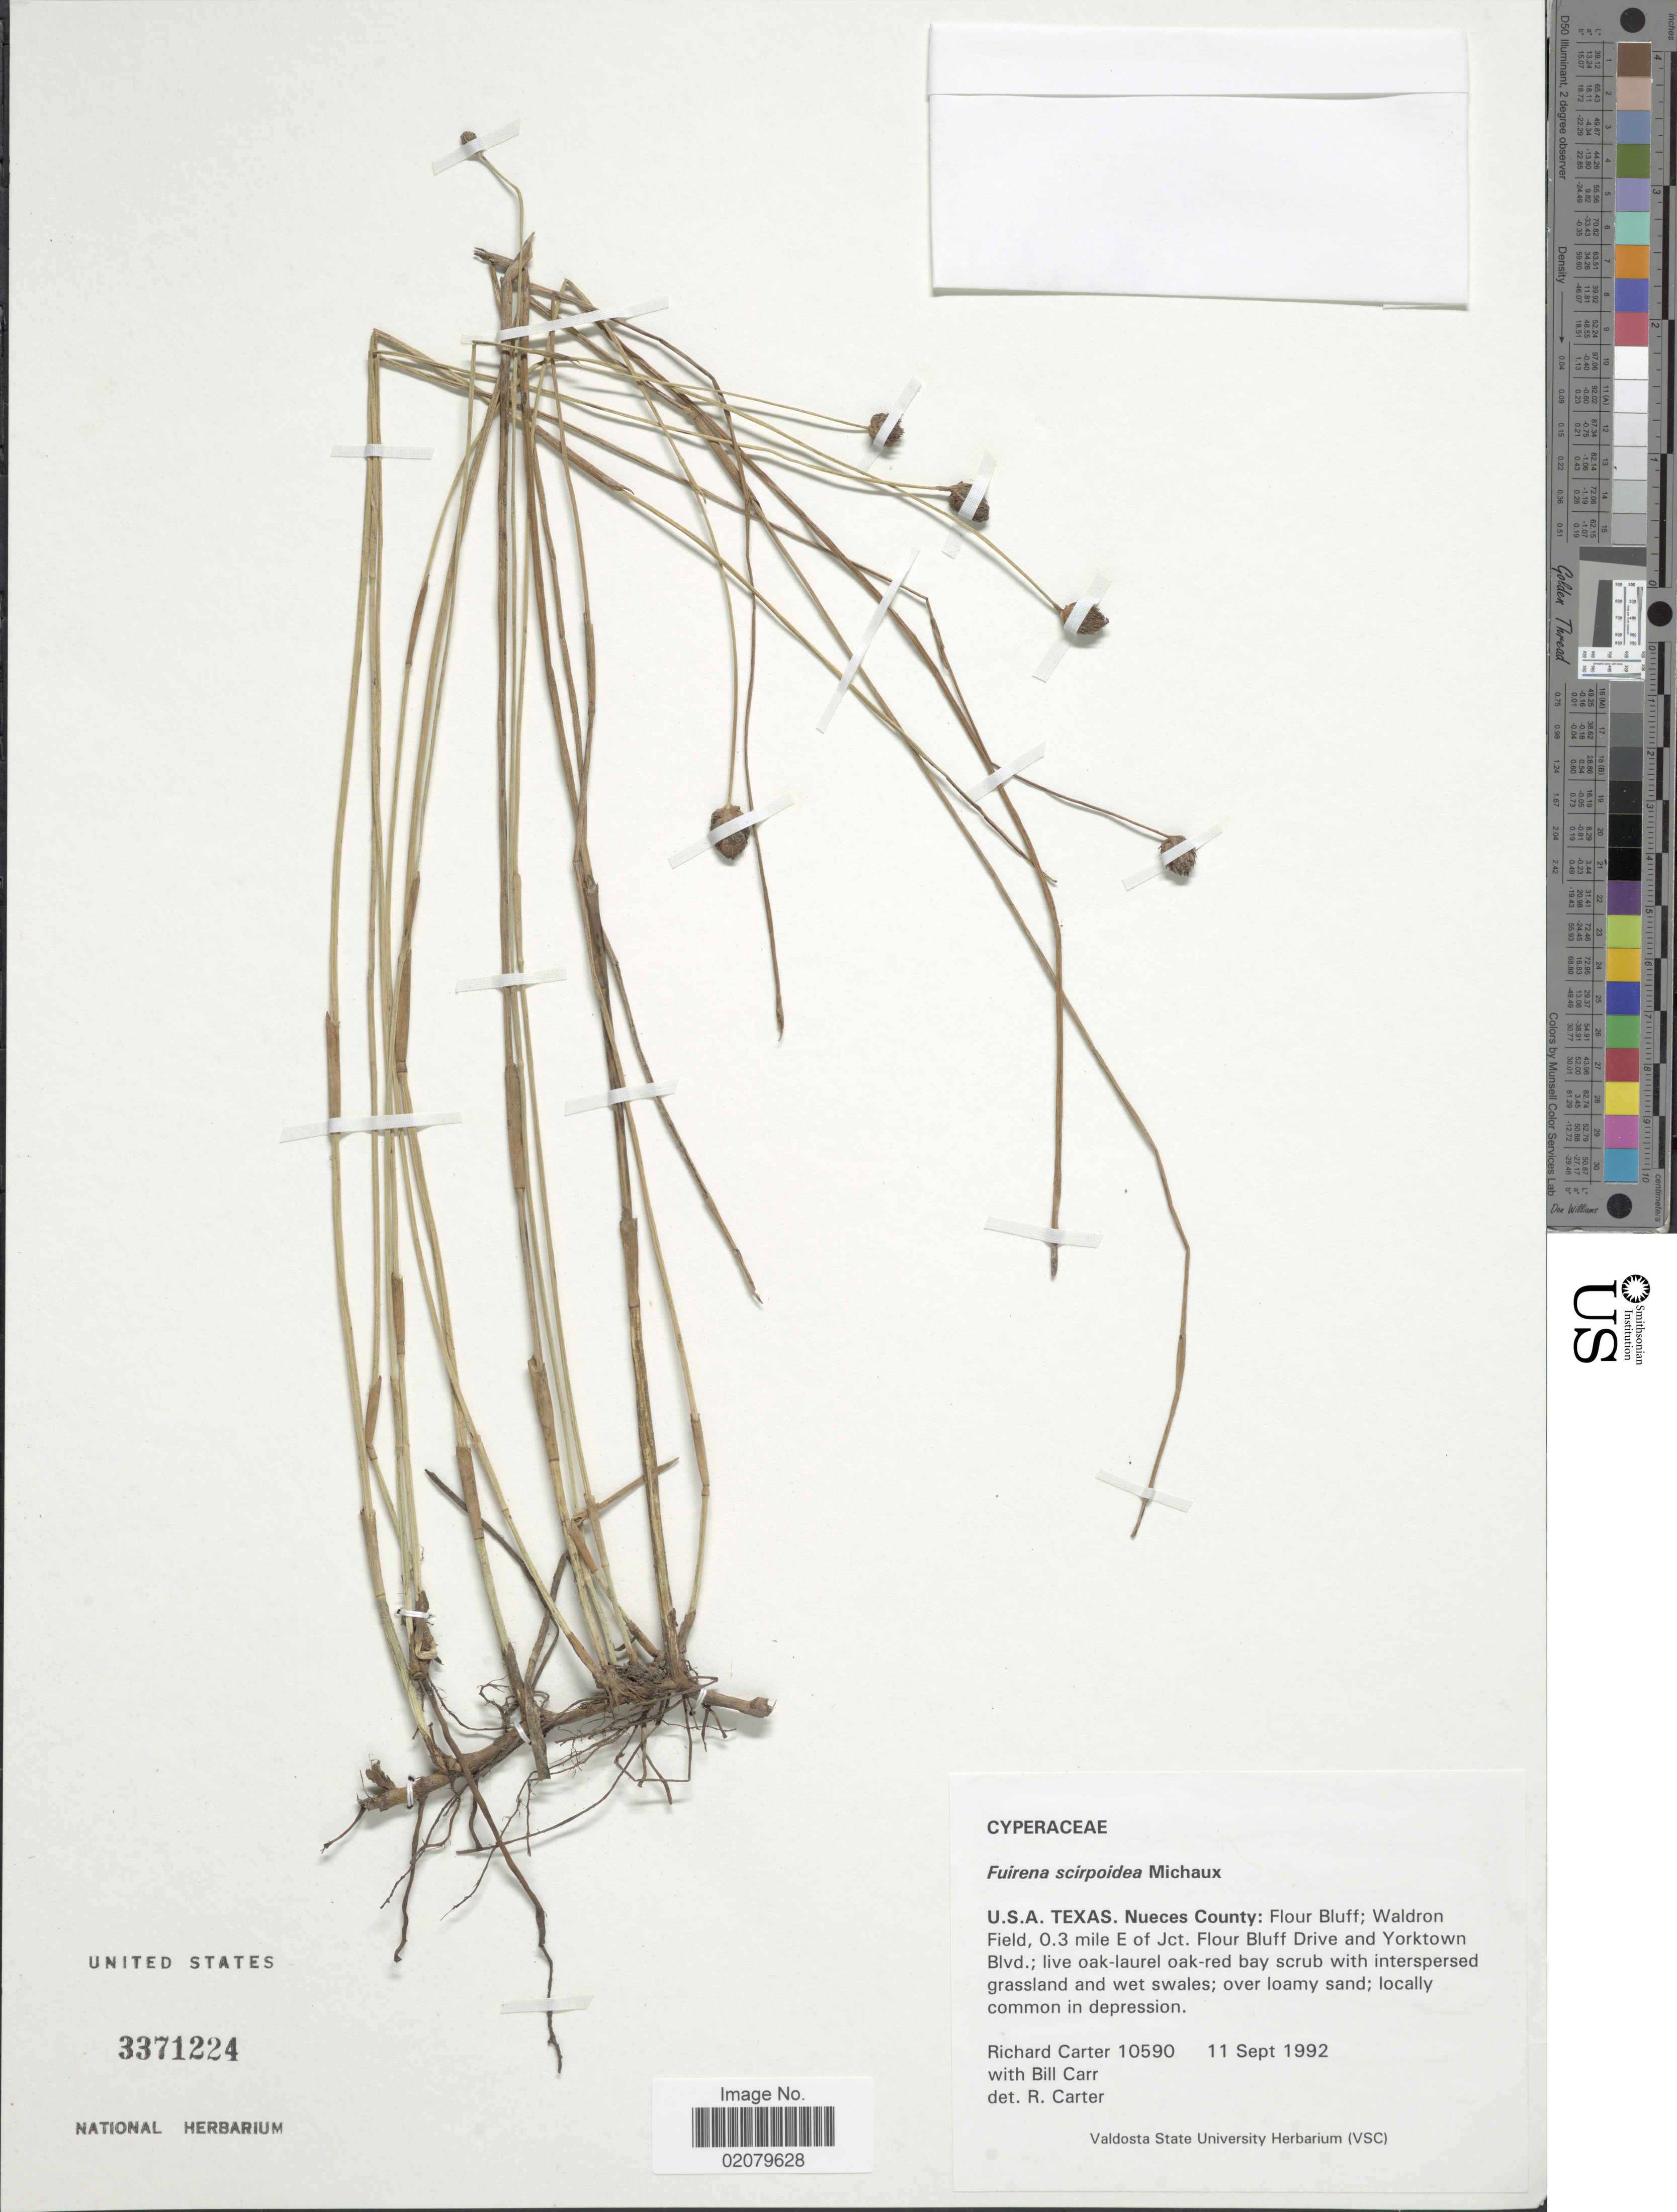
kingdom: Plantae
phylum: Tracheophyta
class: Liliopsida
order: Poales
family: Cyperaceae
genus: Fuirena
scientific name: Fuirena scirpoidea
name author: Michx.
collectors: R. Carter & B. Carr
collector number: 10590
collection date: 1992-09-11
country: United States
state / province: Texas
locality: Nueces County: Flour Bluff; Waldron Field, 0.3 mile E. of Jct. Flour Bluff Drive and Yorktown Blvd.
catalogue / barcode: US 3371224